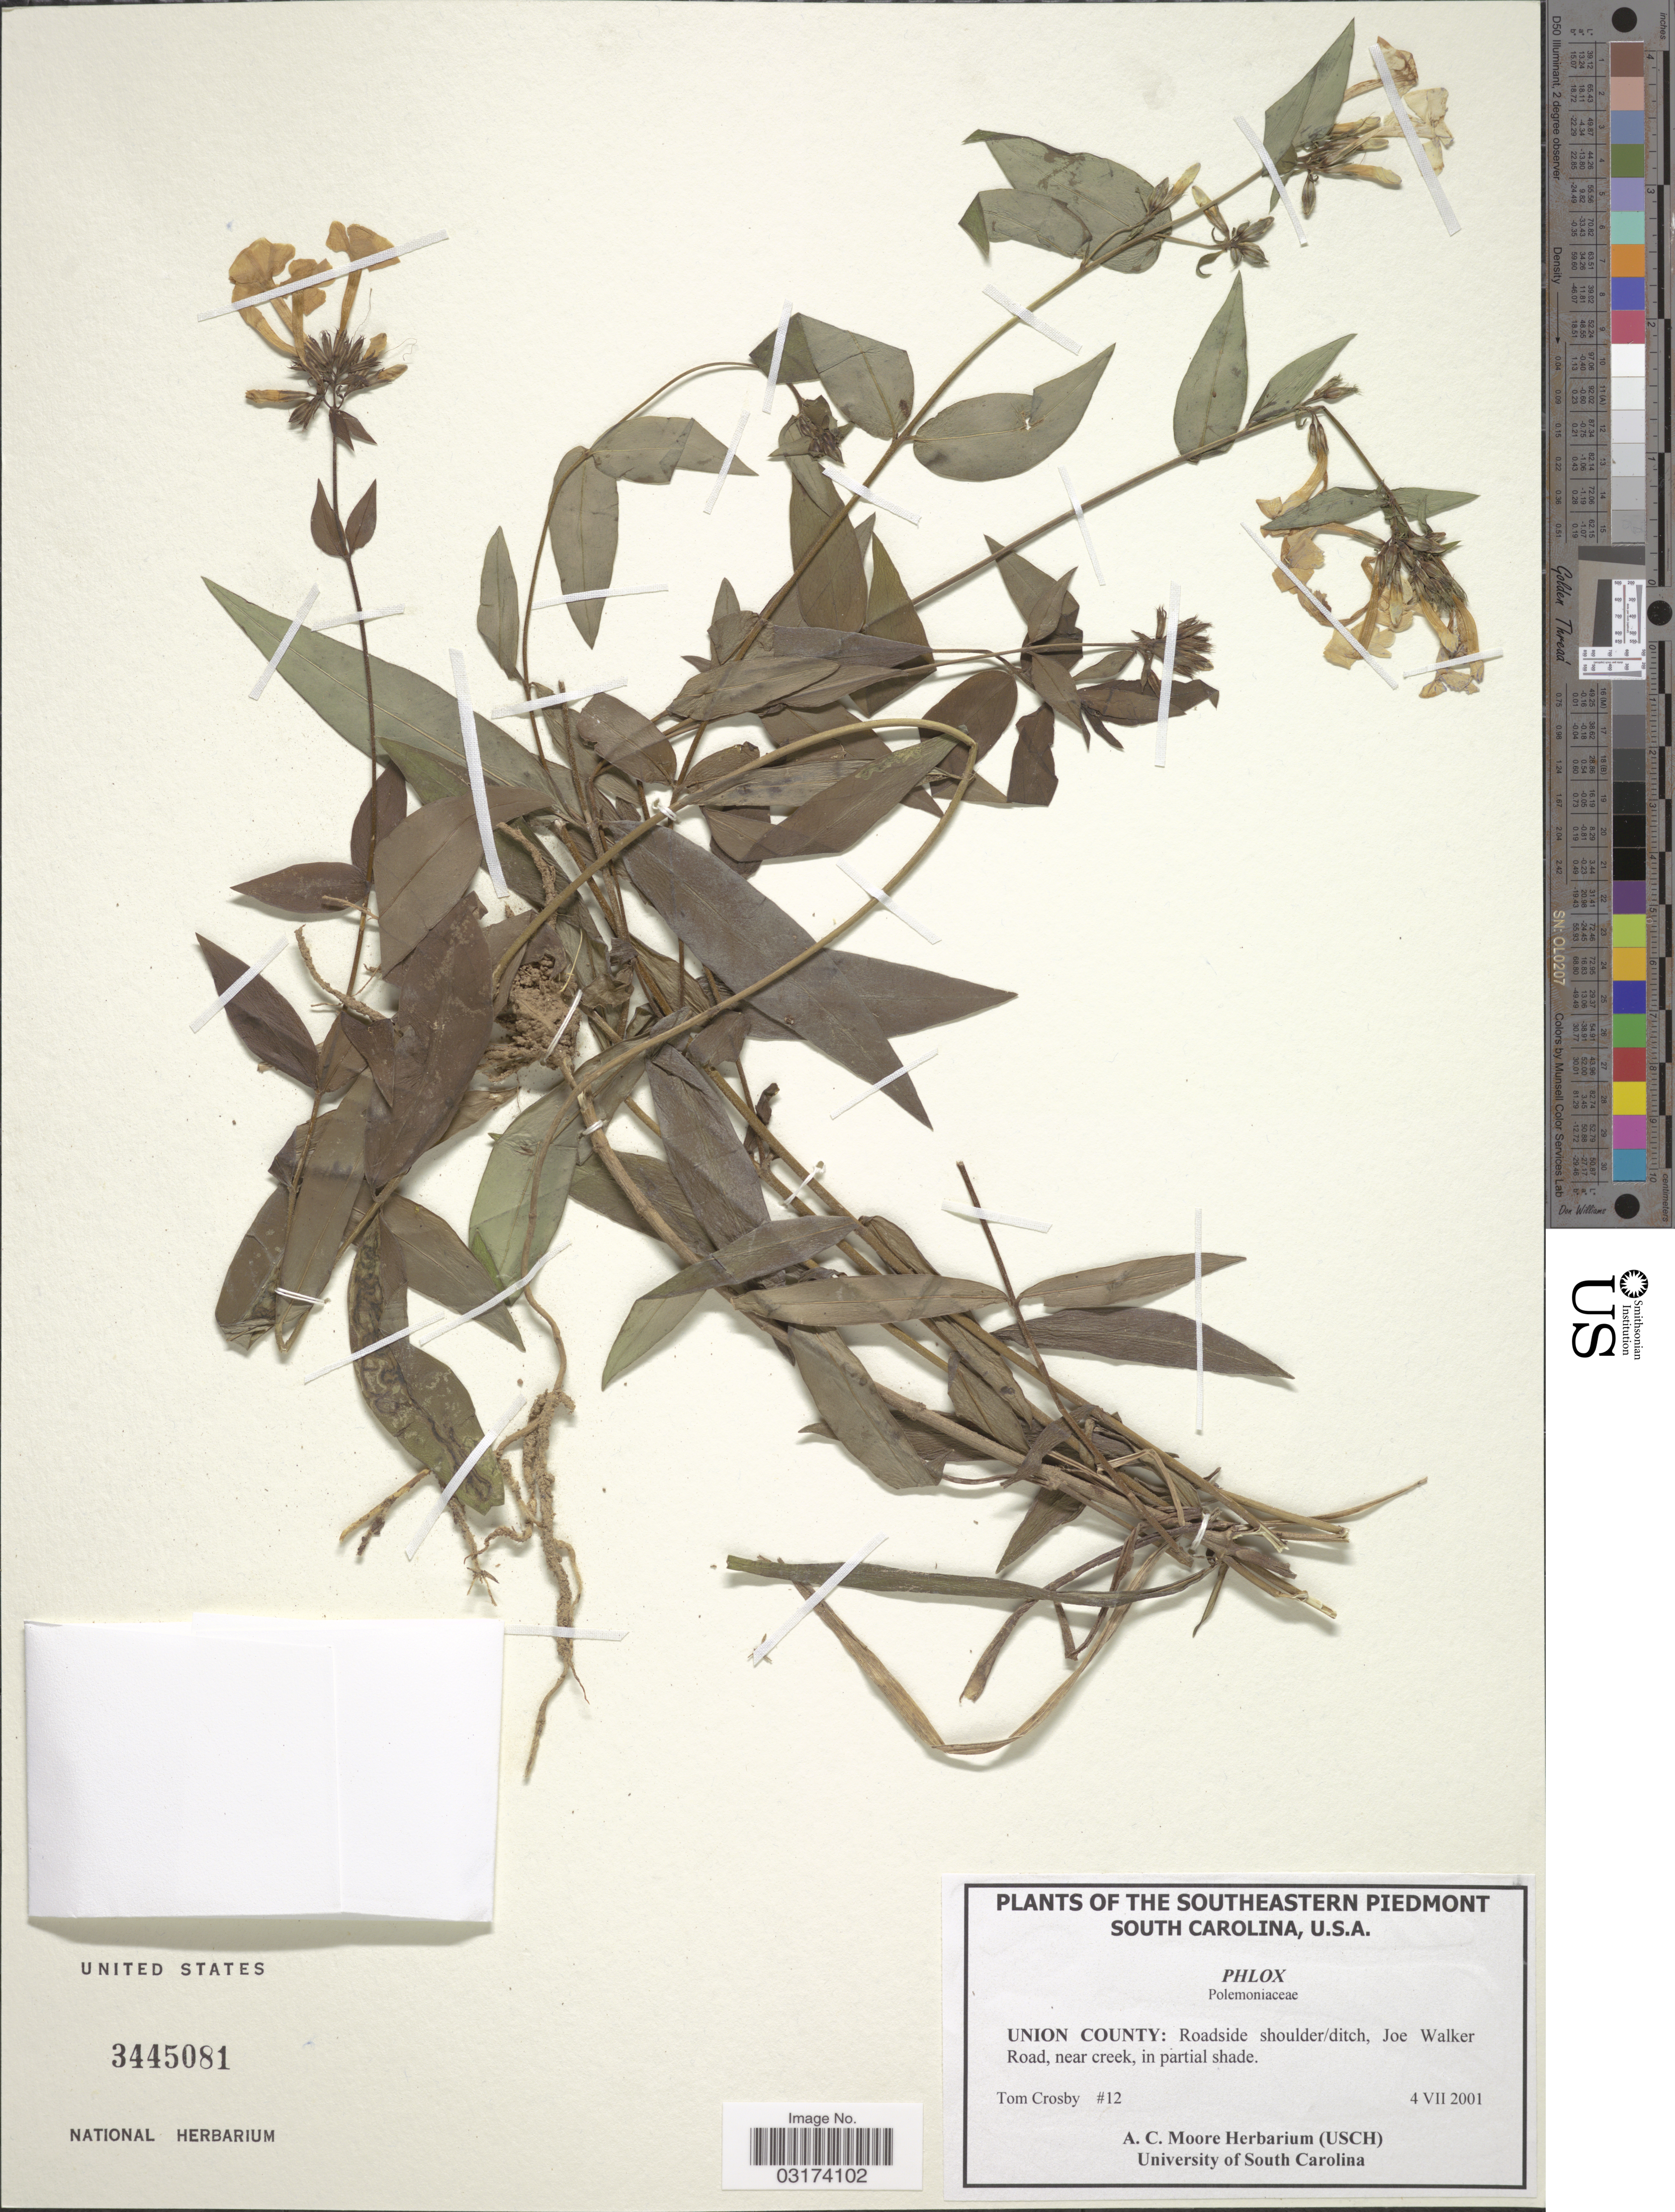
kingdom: Plantae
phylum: Tracheophyta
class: Magnoliopsida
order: Ericales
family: Polemoniaceae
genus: Phlox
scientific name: Phlox glaberrima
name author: L.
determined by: Mayfield, M. H.; Ferguson, C. J.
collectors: T. Crosby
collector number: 12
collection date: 2001-07-04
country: United States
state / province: South Carolina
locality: Southeastern Piedmont. South Carolina, U.S.A. Union County: Roadside shoulder/ditch, Joe Walker Road, near creek.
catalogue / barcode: US 3445081